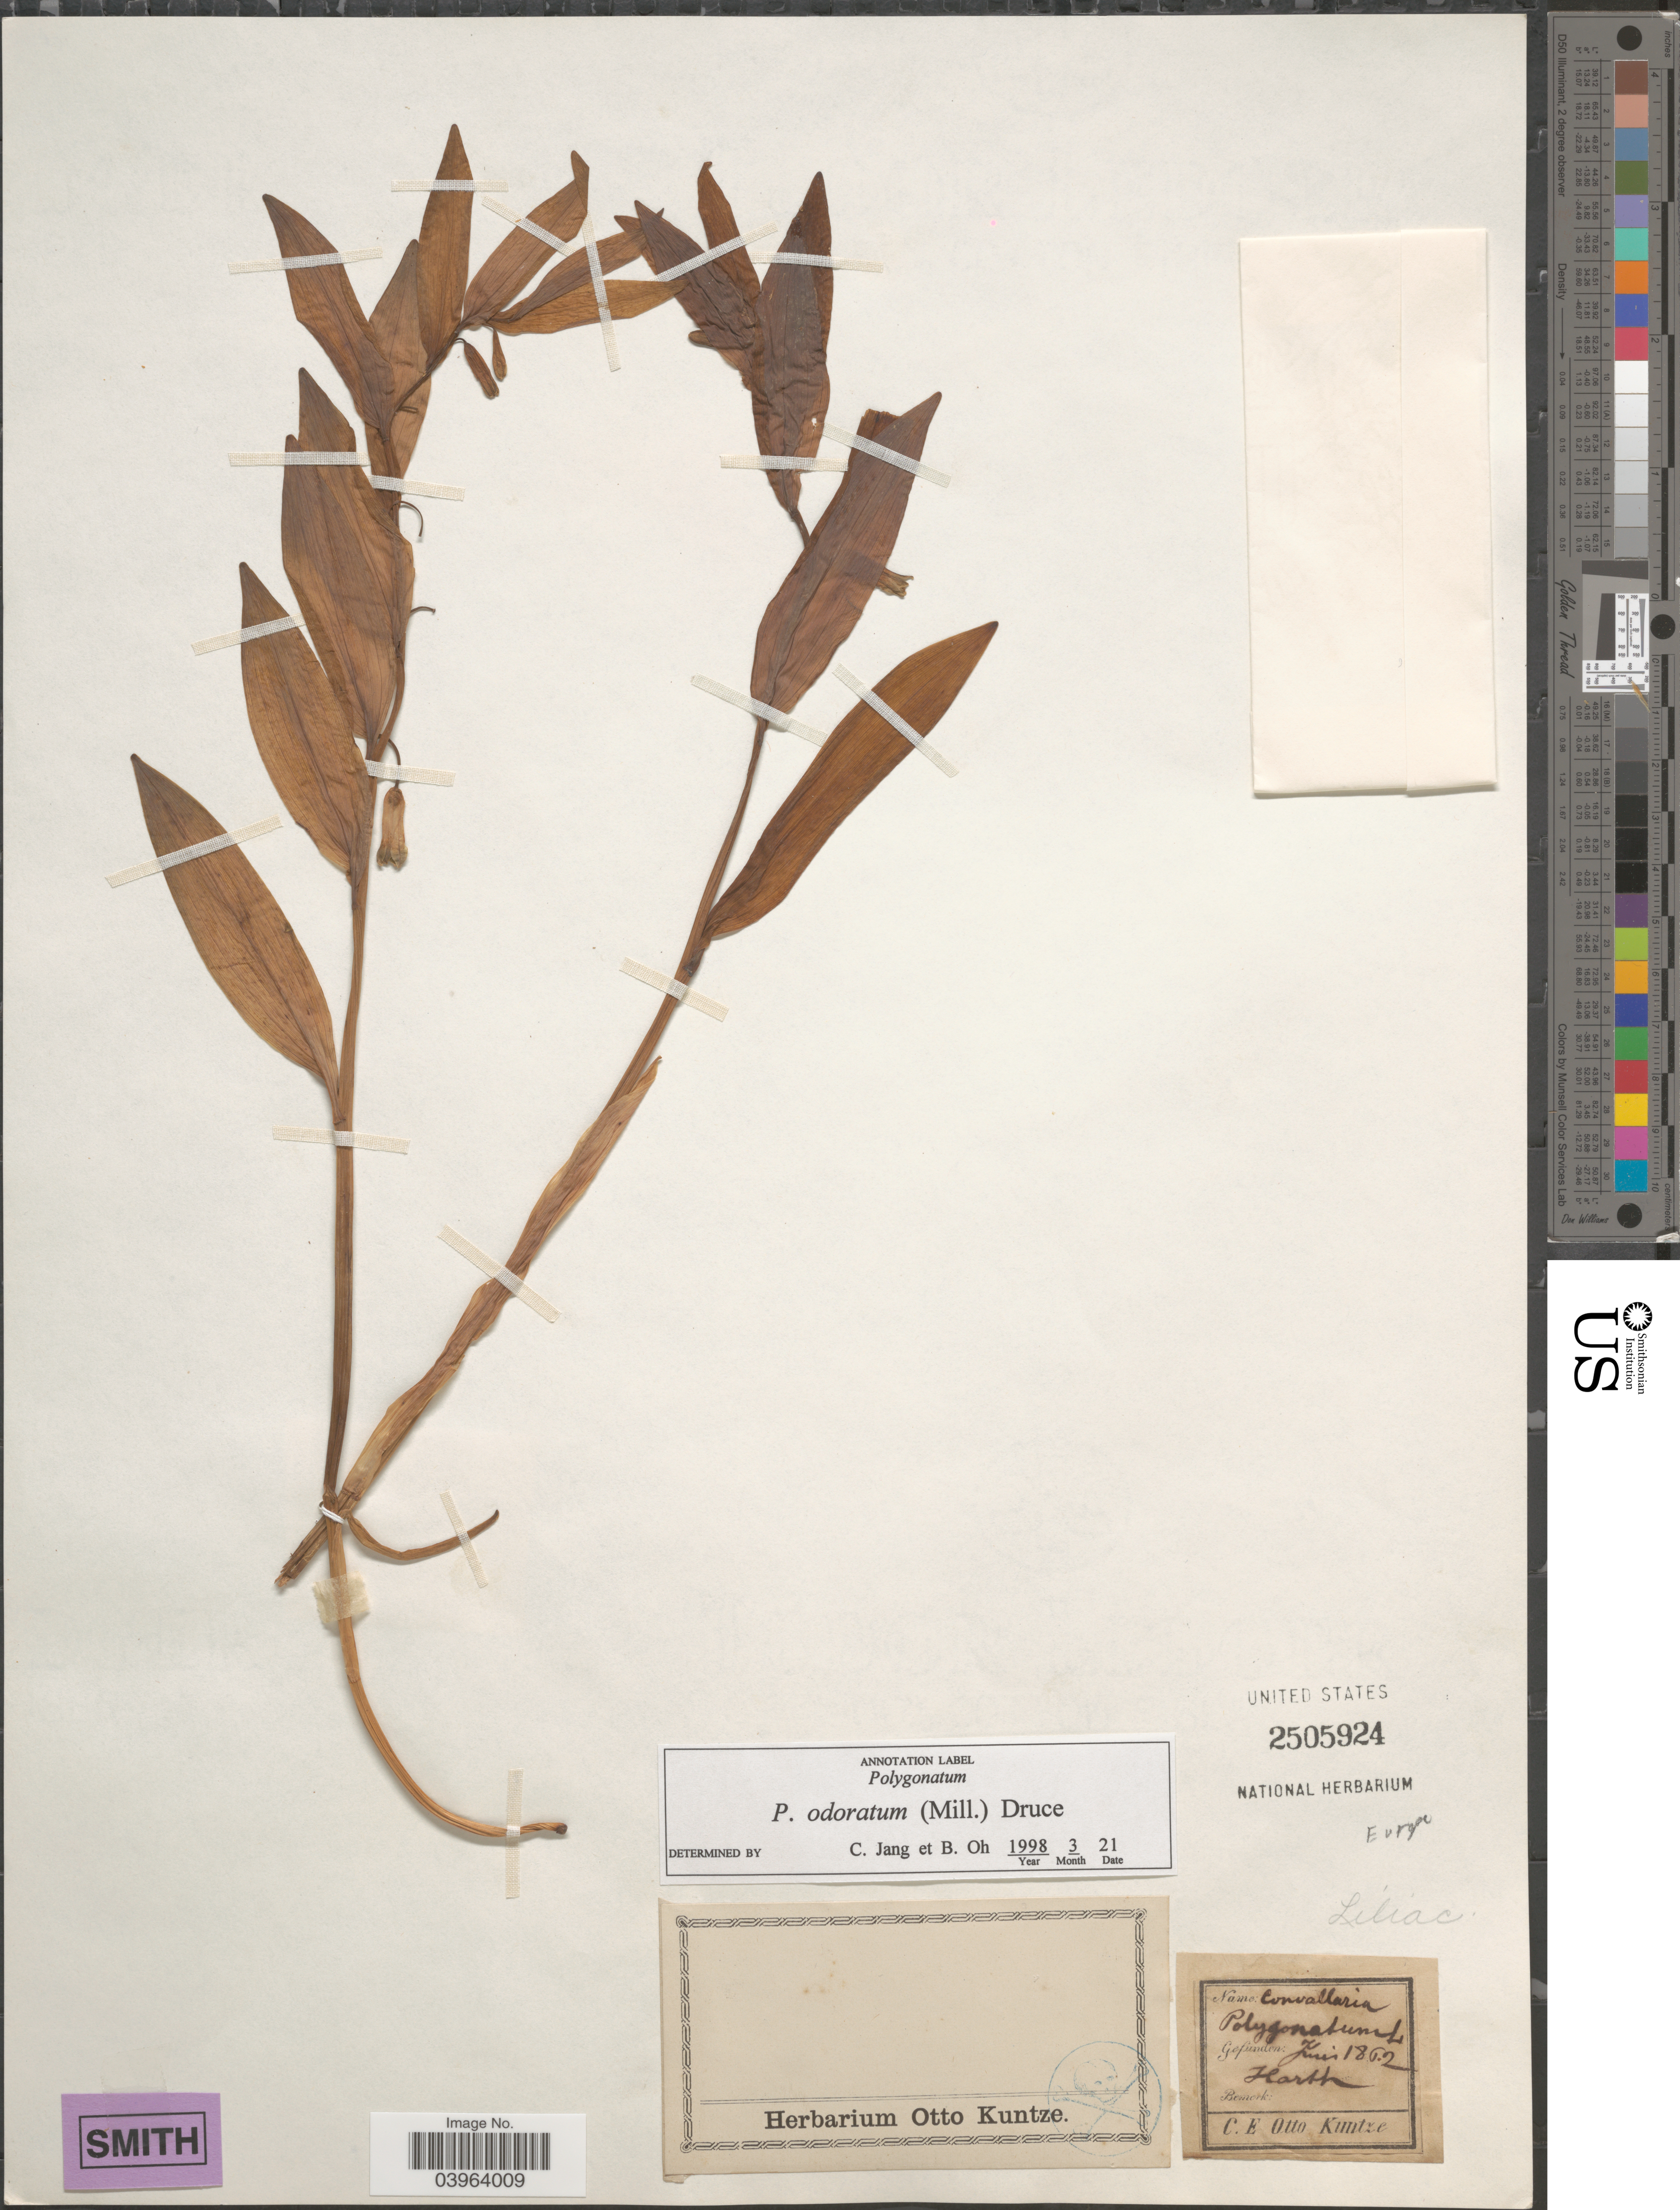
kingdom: Plantae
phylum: Tracheophyta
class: Liliopsida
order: Asparagales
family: Asparagaceae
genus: Polygonatum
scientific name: Polygonatum odoratum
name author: (Mill.) Druce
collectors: C.E.O. Kuntze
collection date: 1862-06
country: Germany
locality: Harth.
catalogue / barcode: US 2505924